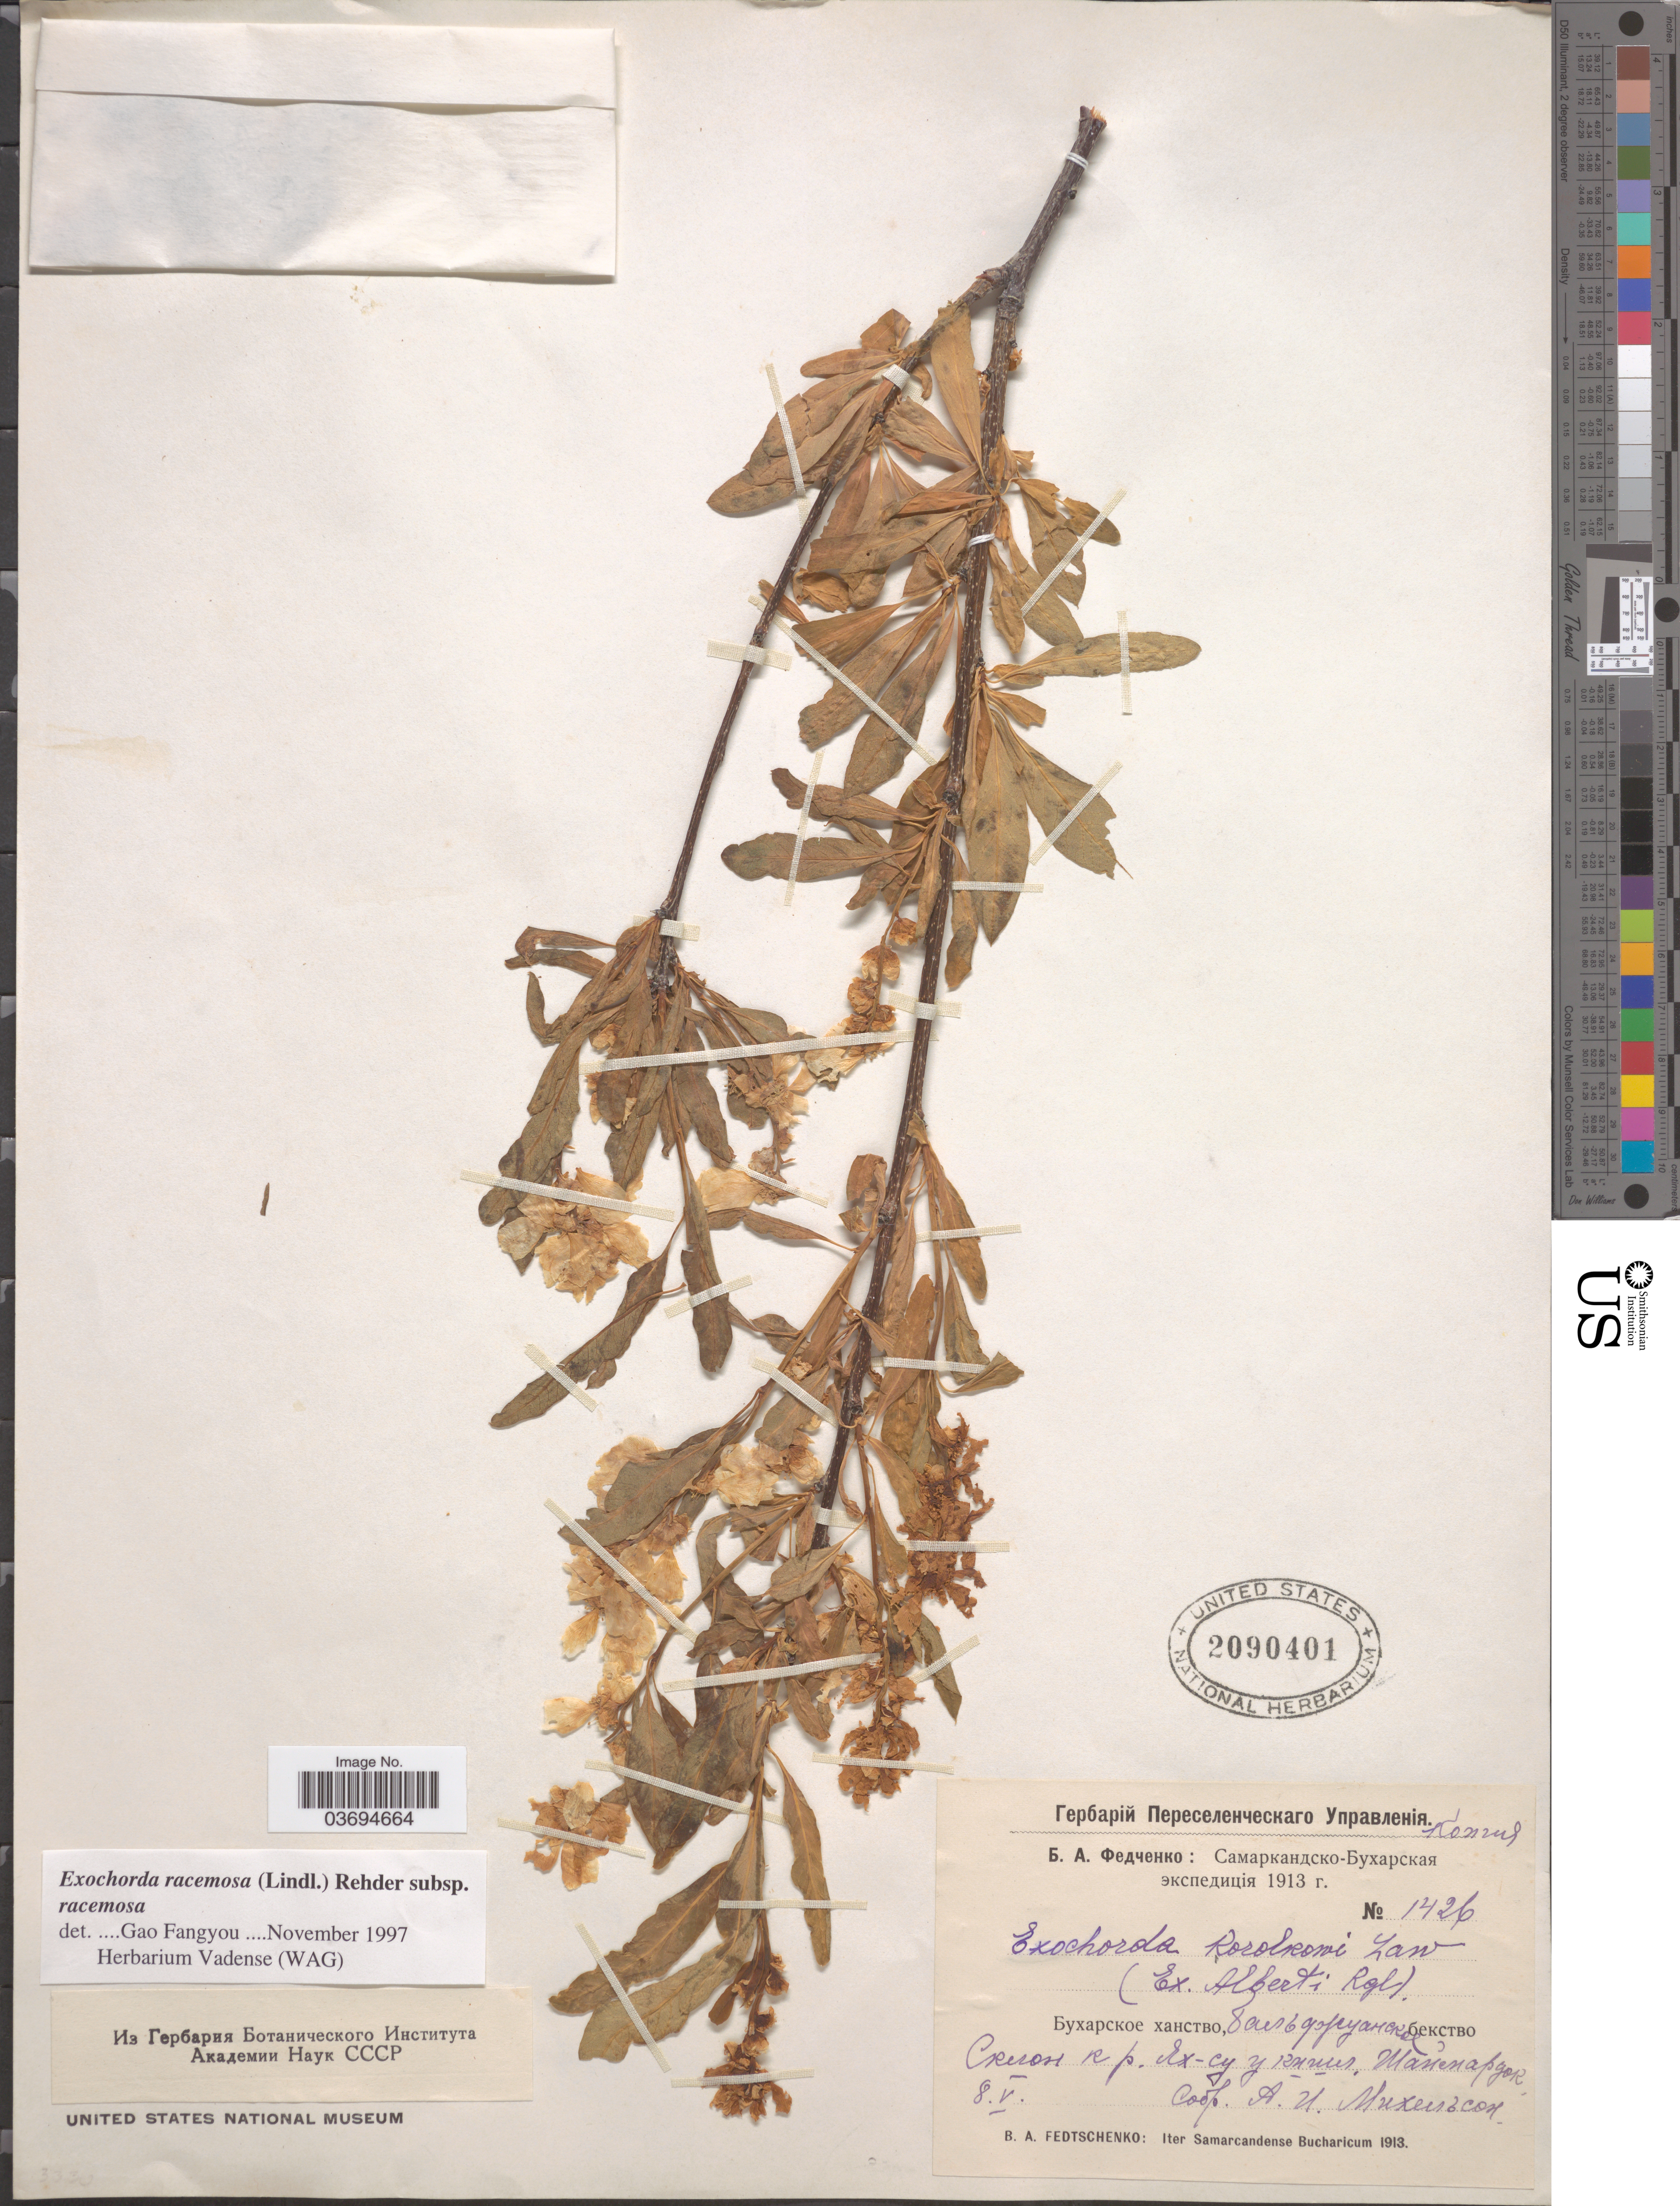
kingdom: Plantae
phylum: Tracheophyta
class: Magnoliopsida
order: Rosales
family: Rosaceae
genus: Exochorda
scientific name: Exochorda racemosa subsp. racemosa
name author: (Fortune ex Lindl.) Rehder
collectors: B. A. Fedtschenko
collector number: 1426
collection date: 1913-05-08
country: Uzbekistan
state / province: Samarqand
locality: X. Iter Samarcandense Bucharicum.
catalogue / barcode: US 2090401